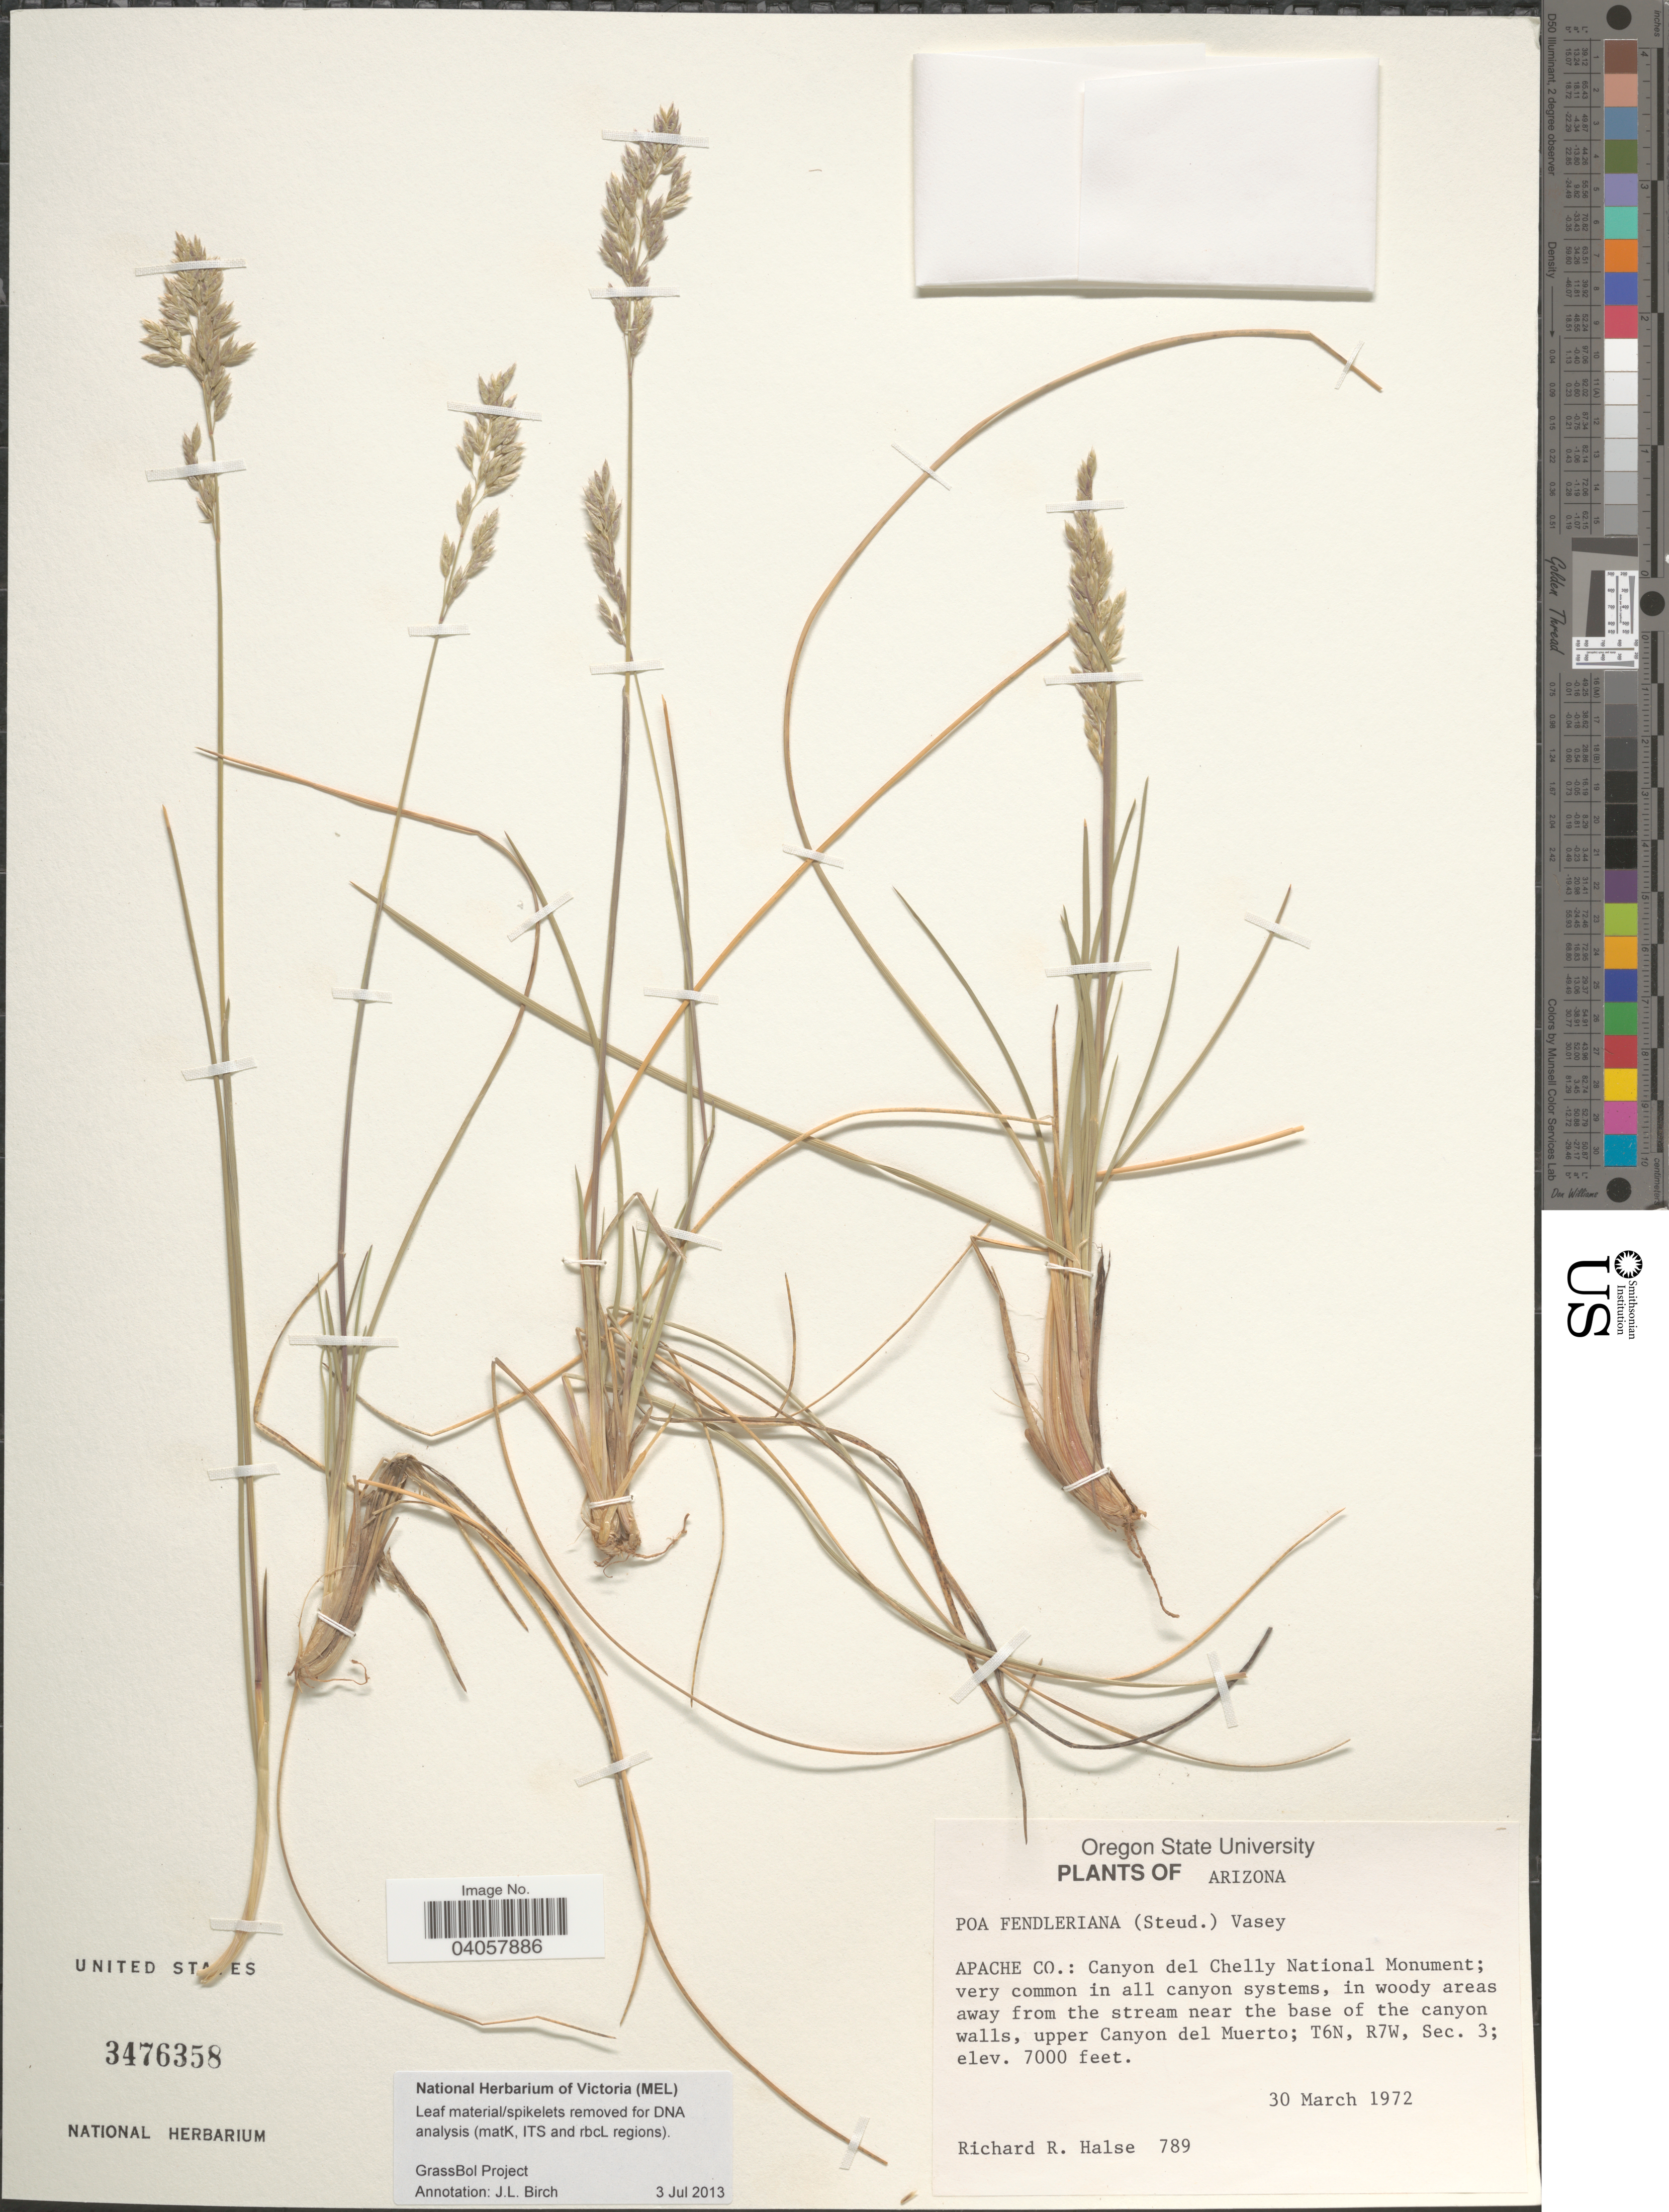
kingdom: Plantae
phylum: Tracheophyta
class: Liliopsida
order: Poales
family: Poaceae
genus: Poa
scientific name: Poa fendleriana subsp. fendleriana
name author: (Steud.) Vasey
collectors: R. Halse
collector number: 789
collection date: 1972-03-30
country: United States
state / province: Arizona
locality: Apache Co.: Canyon del Chelly National Monument; very common in all canyon systems, in woody areas away from the stream near the base of the canyon walls, upper Canyon del Muerto; T6N, R7W, Sec. 3.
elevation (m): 2134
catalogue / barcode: US 3476358